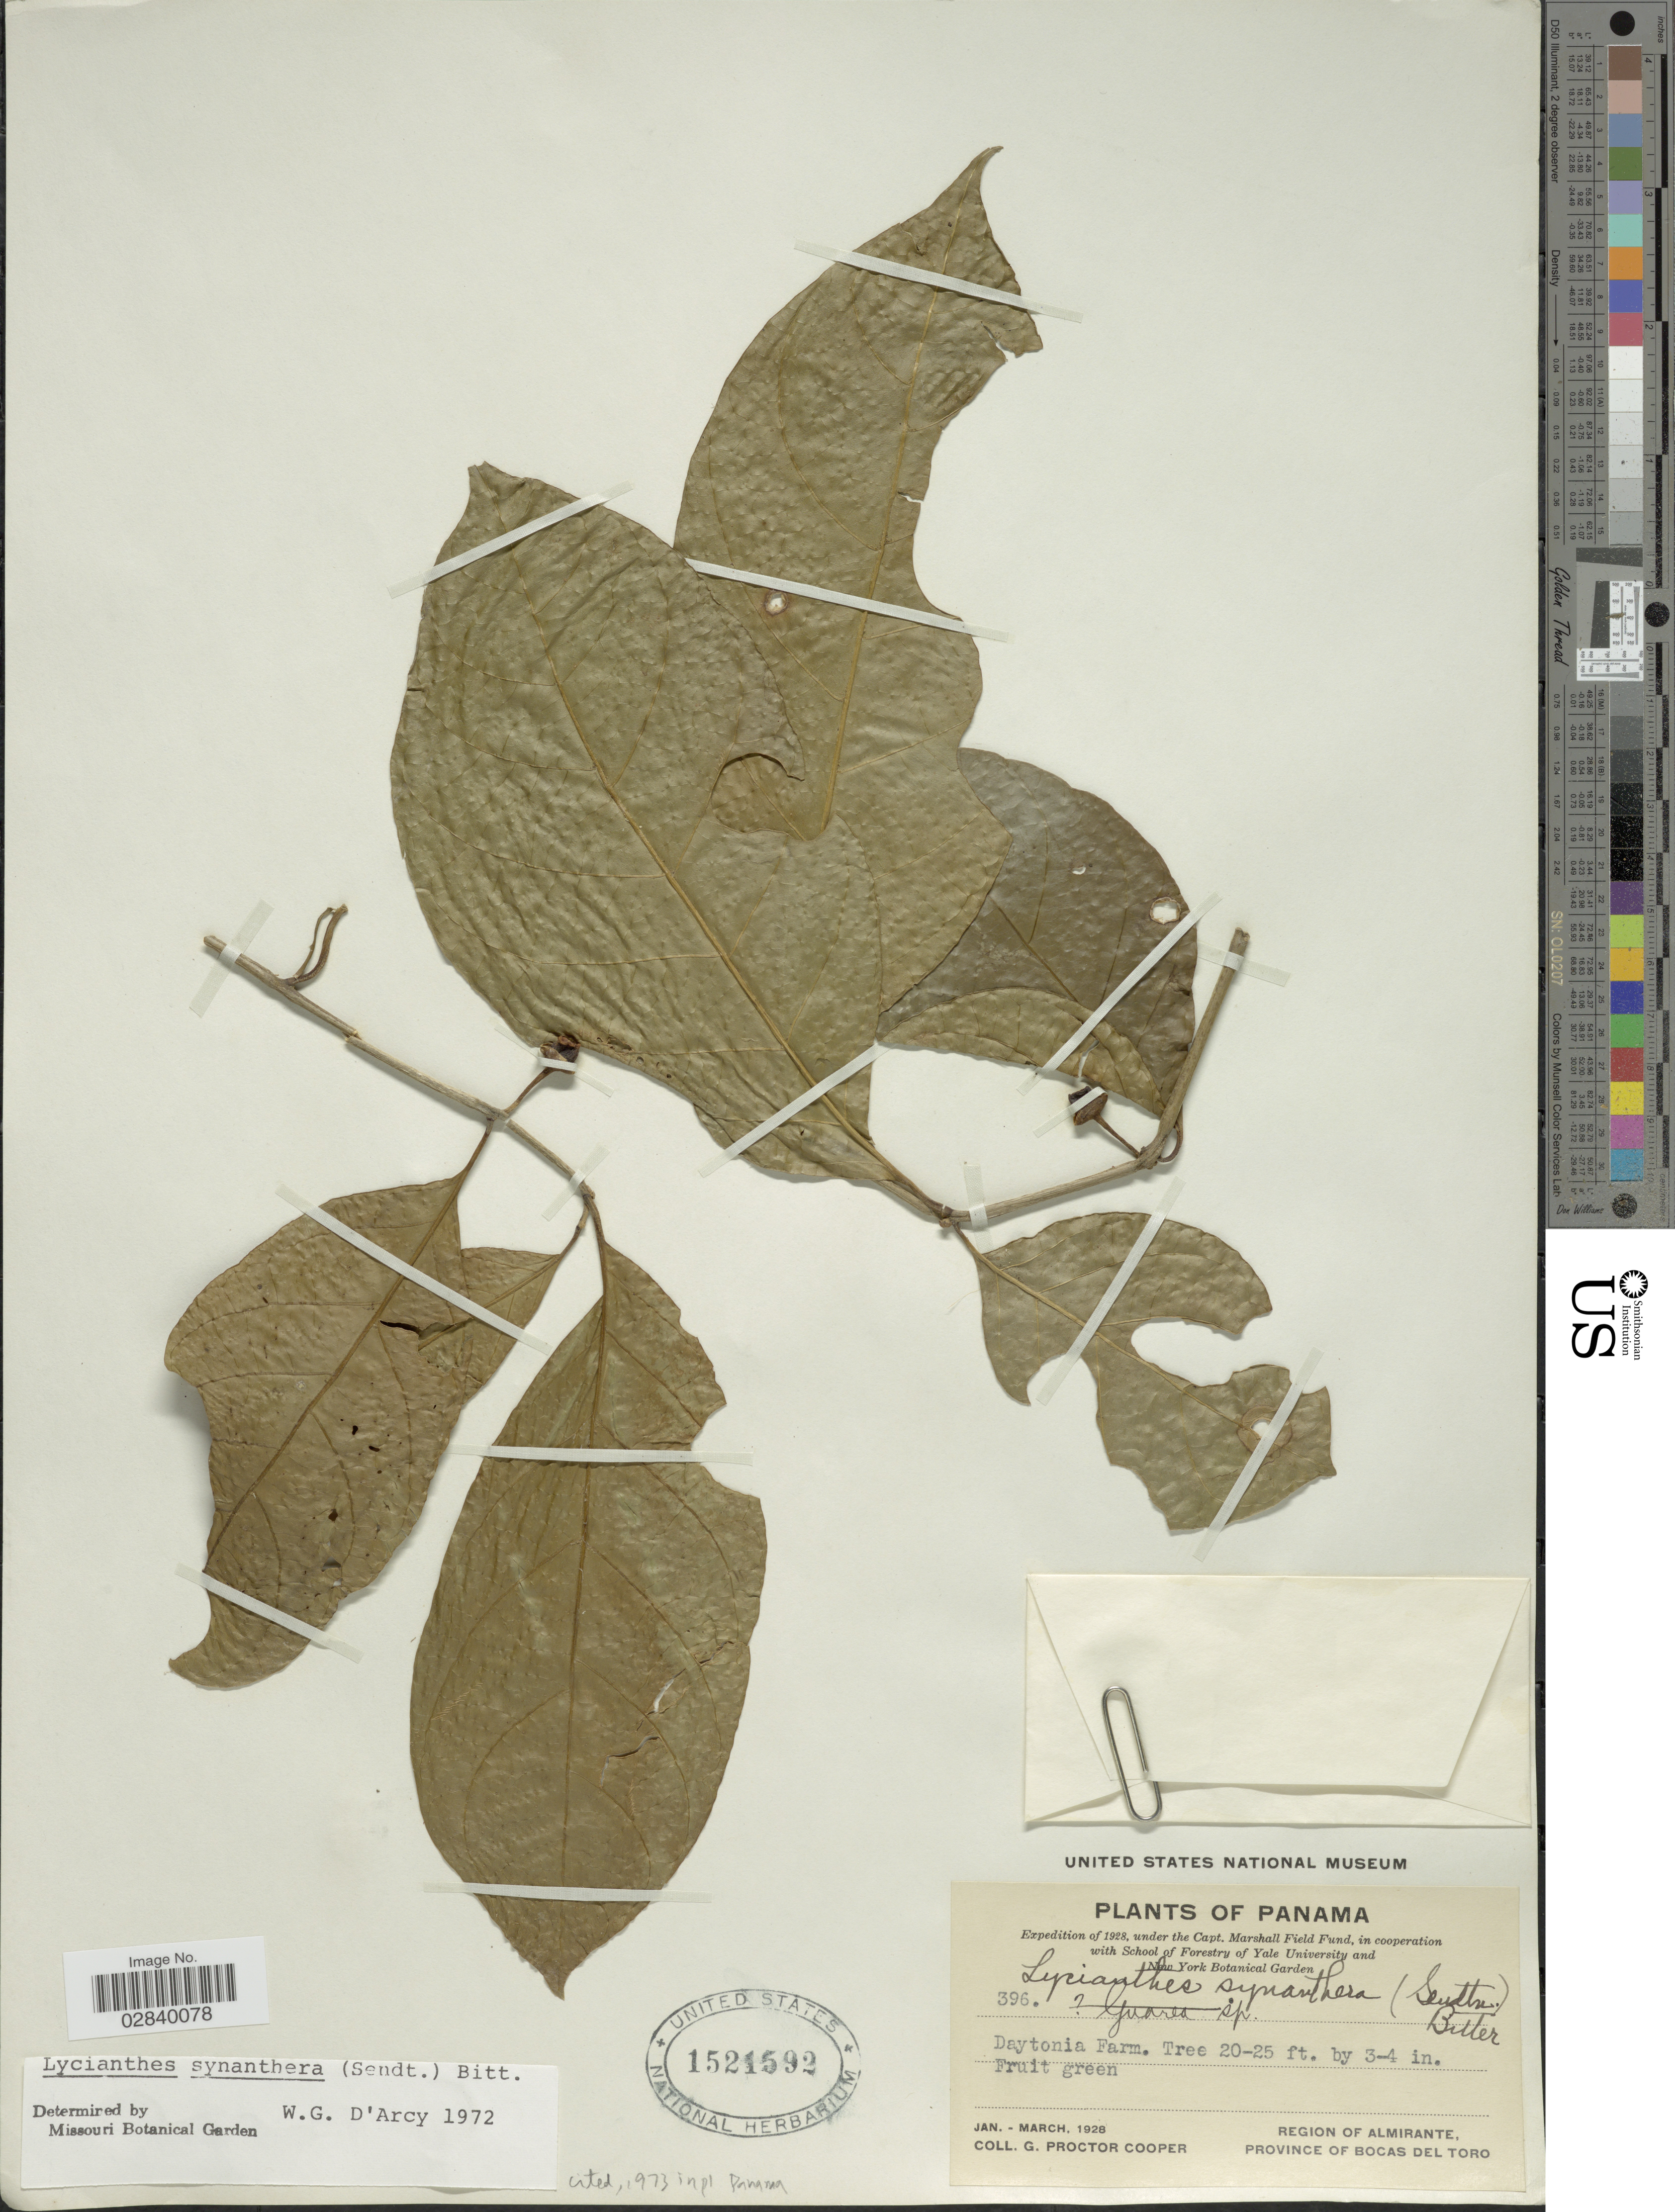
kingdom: Plantae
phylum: Tracheophyta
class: Magnoliopsida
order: Solanales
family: Solanaceae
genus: Lycianthes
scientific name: Lycianthes synanthera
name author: (Sendtn.) Bitter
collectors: G. Cooper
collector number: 396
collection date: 1928-01/1928-03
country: Panama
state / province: Bocas del Toro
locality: Region of Almirante.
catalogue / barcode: US 1521592